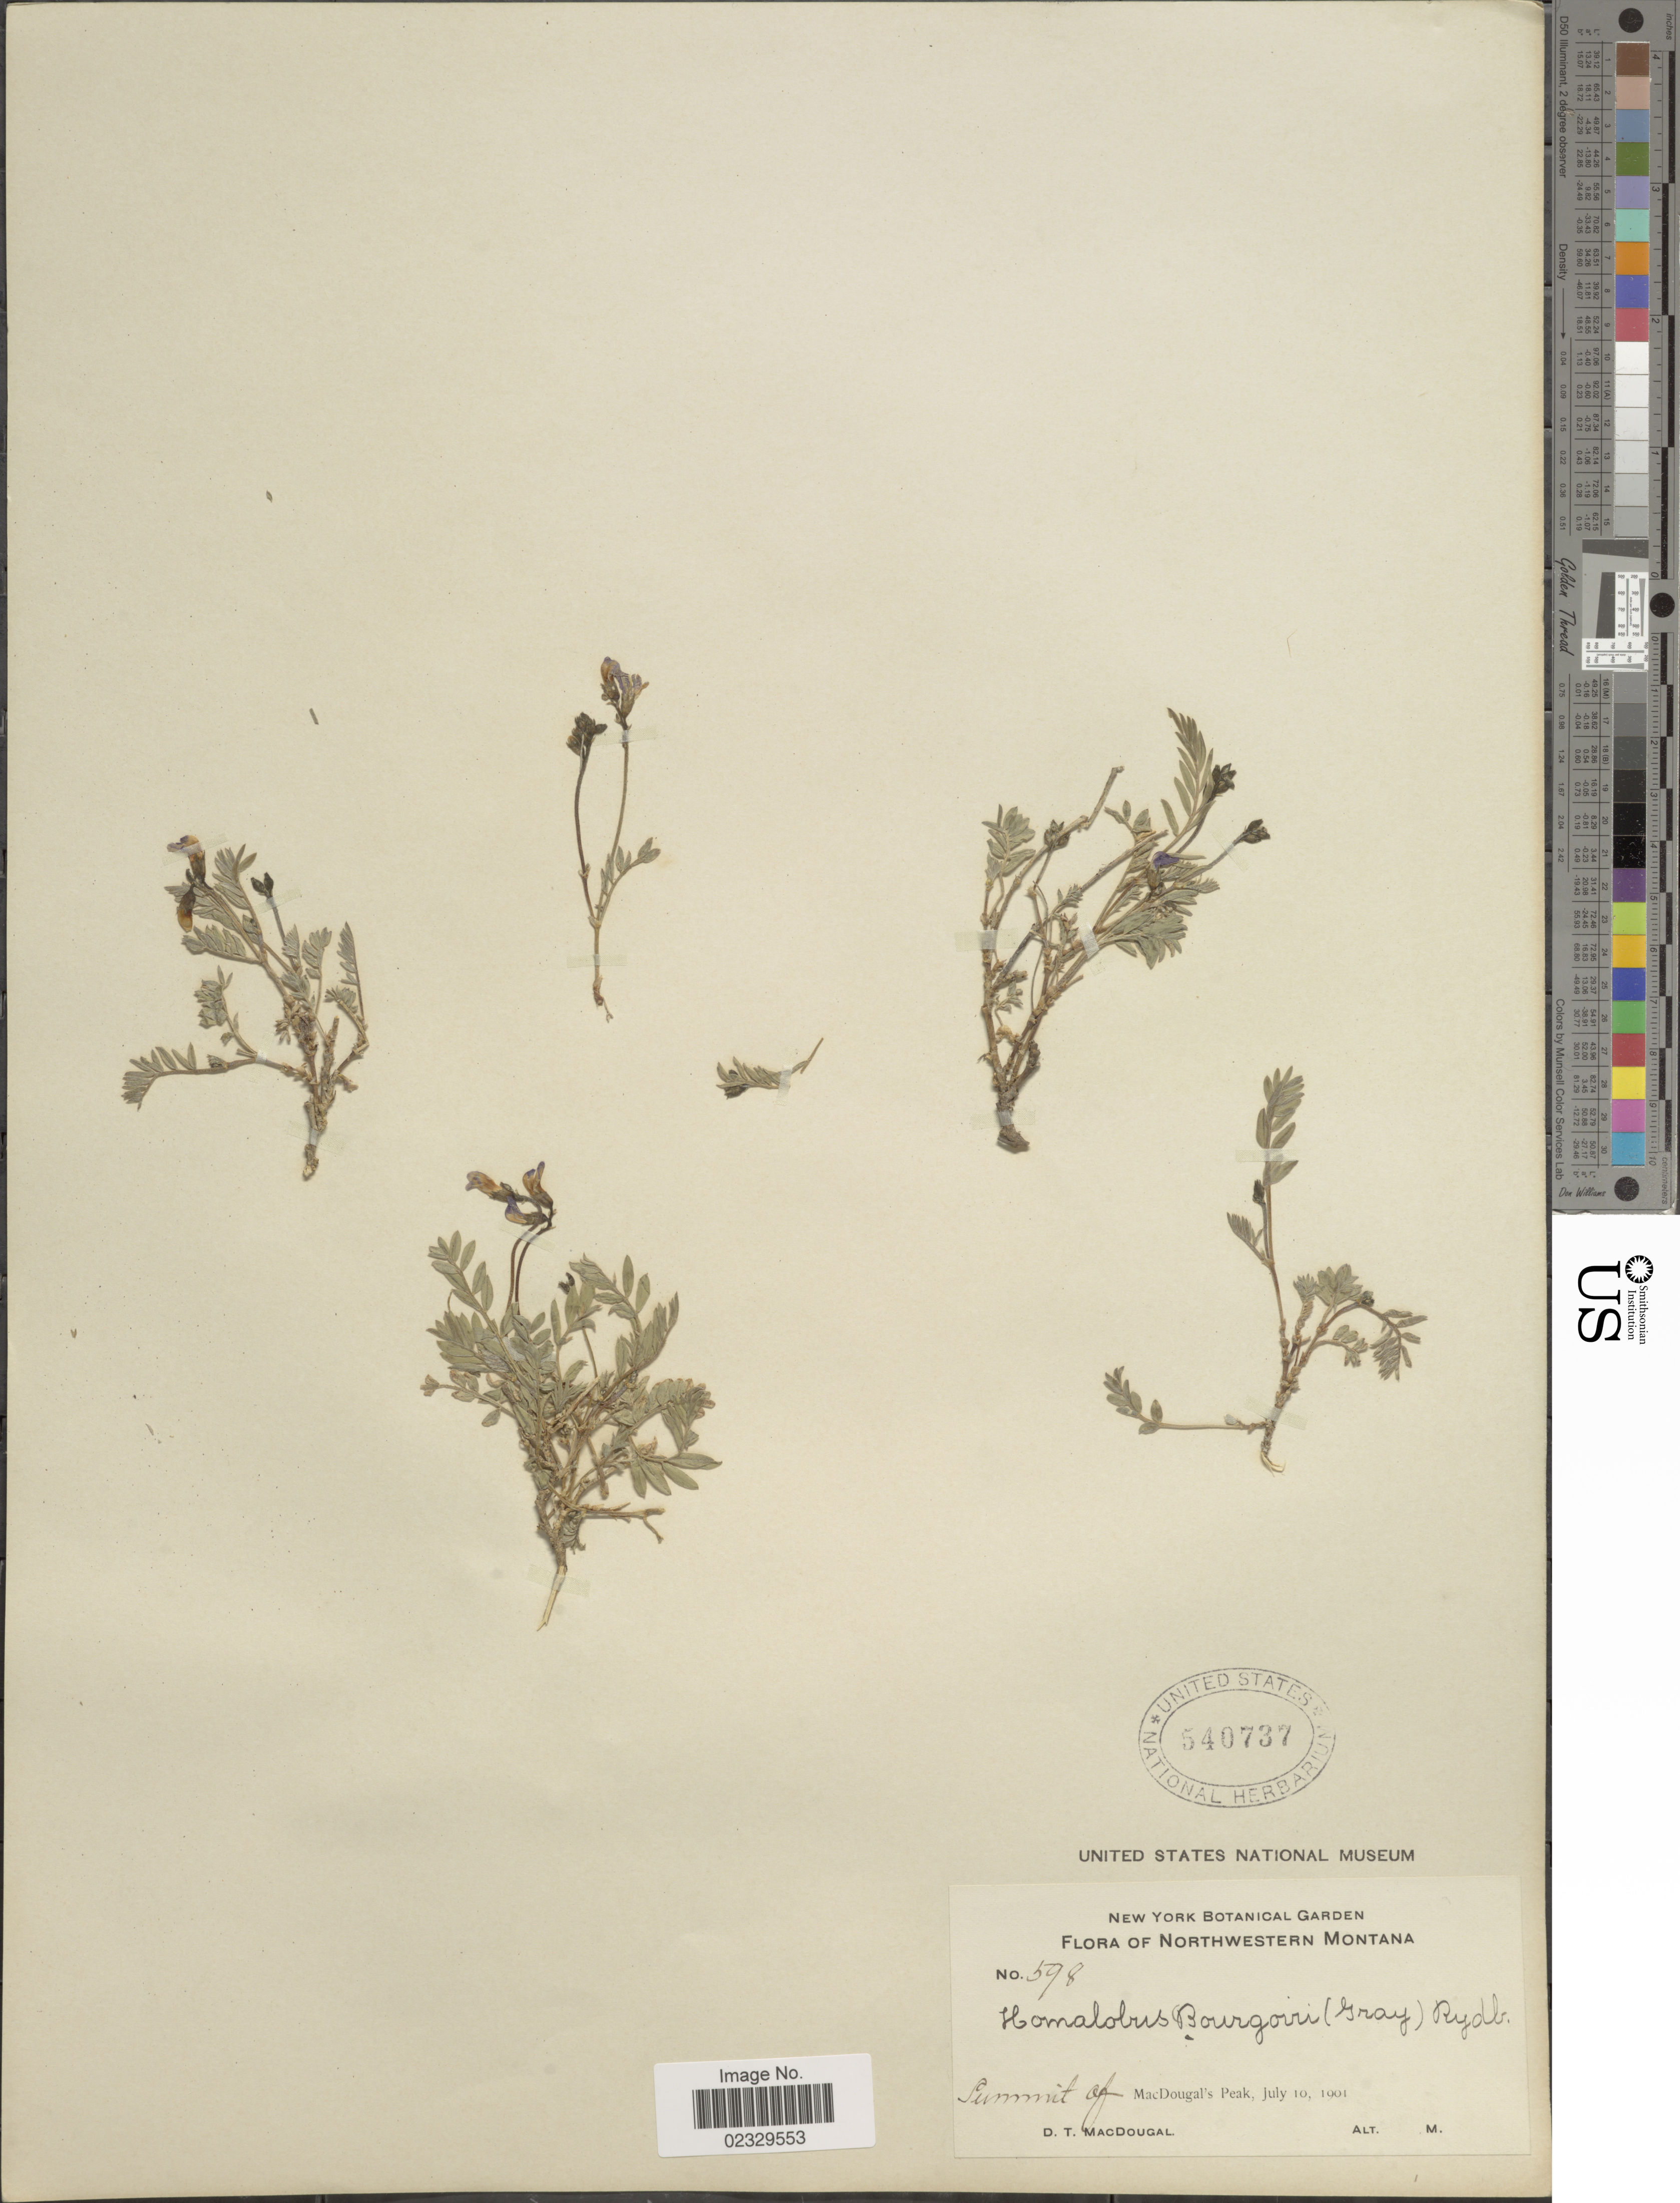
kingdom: Plantae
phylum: Tracheophyta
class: Magnoliopsida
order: Fabales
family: Fabaceae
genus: Astragalus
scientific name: Astragalus bourgovii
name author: A. Gray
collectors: D. T. MacDougal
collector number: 598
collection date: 1901-07-10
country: United States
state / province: Montana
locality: Northwestern Montana. Summit of MacDougal's Peak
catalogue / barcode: US 540737